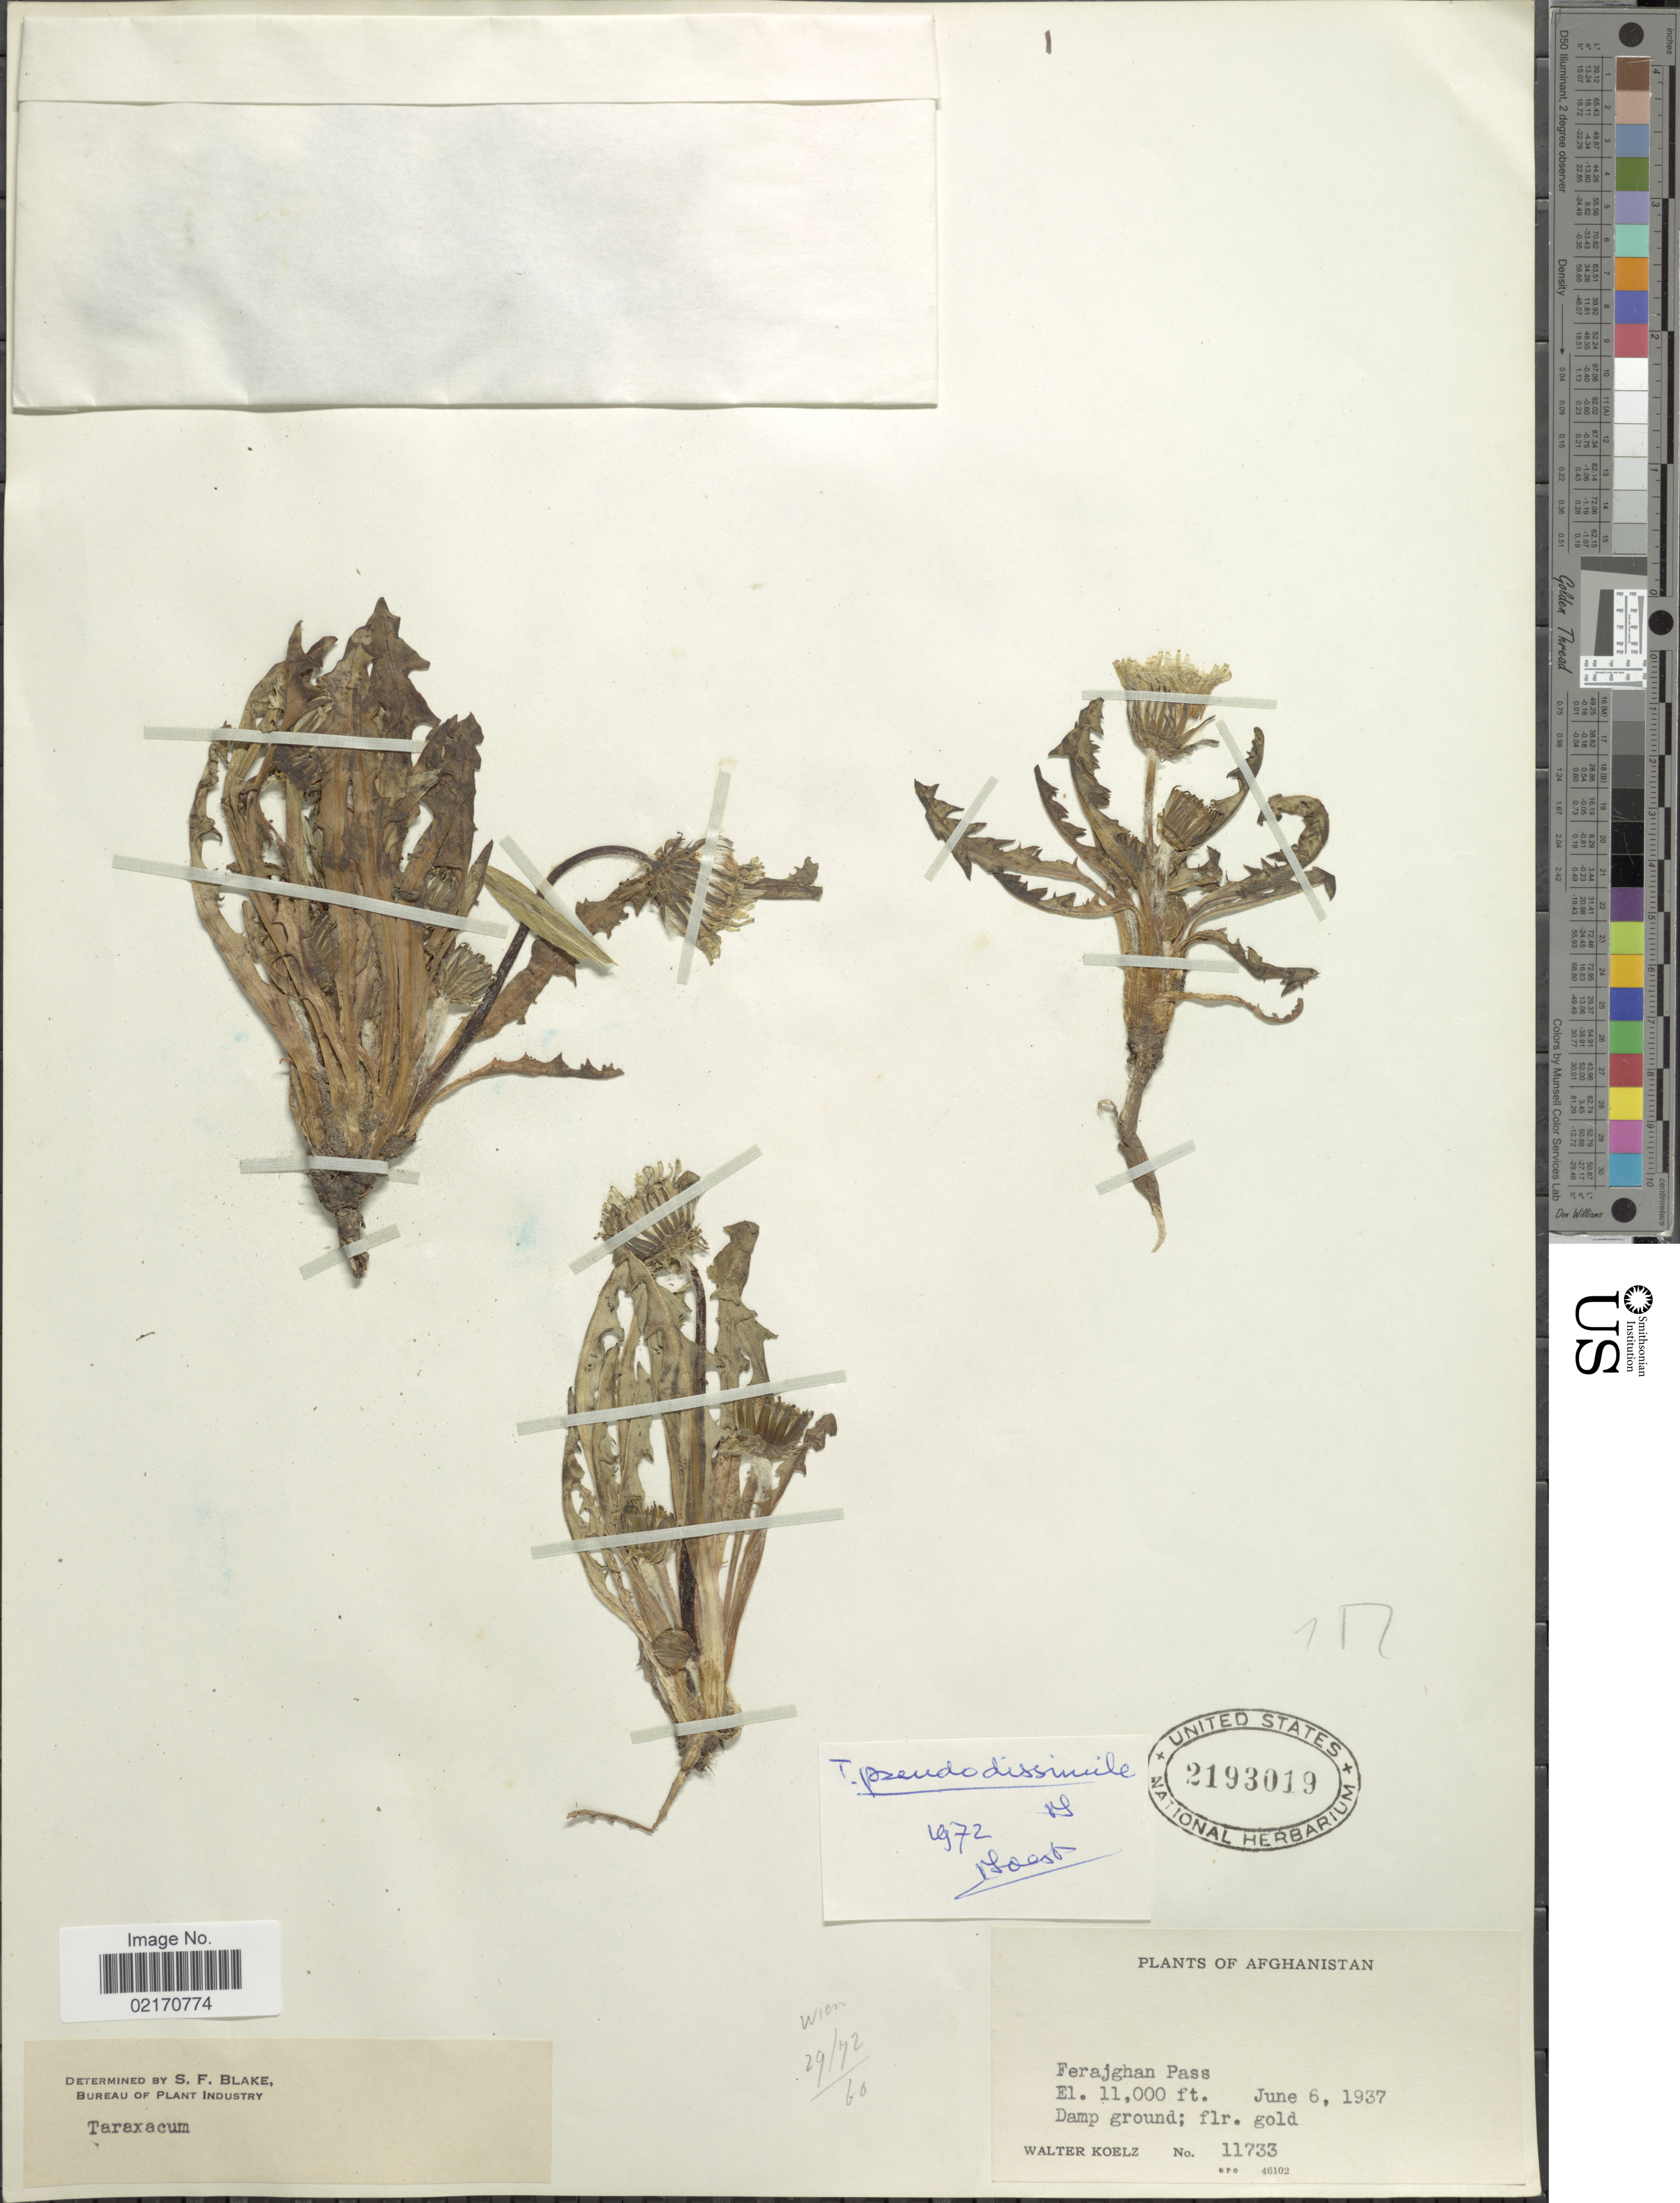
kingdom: Plantae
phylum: Tracheophyta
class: Magnoliopsida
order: Asterales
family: Asteraceae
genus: Taraxacum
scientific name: Taraxacum pseudodissimile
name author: van Soest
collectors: W. N. Koelz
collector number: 11733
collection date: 1937-06-06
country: Afghanistan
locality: Ferajghan Pass.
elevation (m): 3353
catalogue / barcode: US 2193019